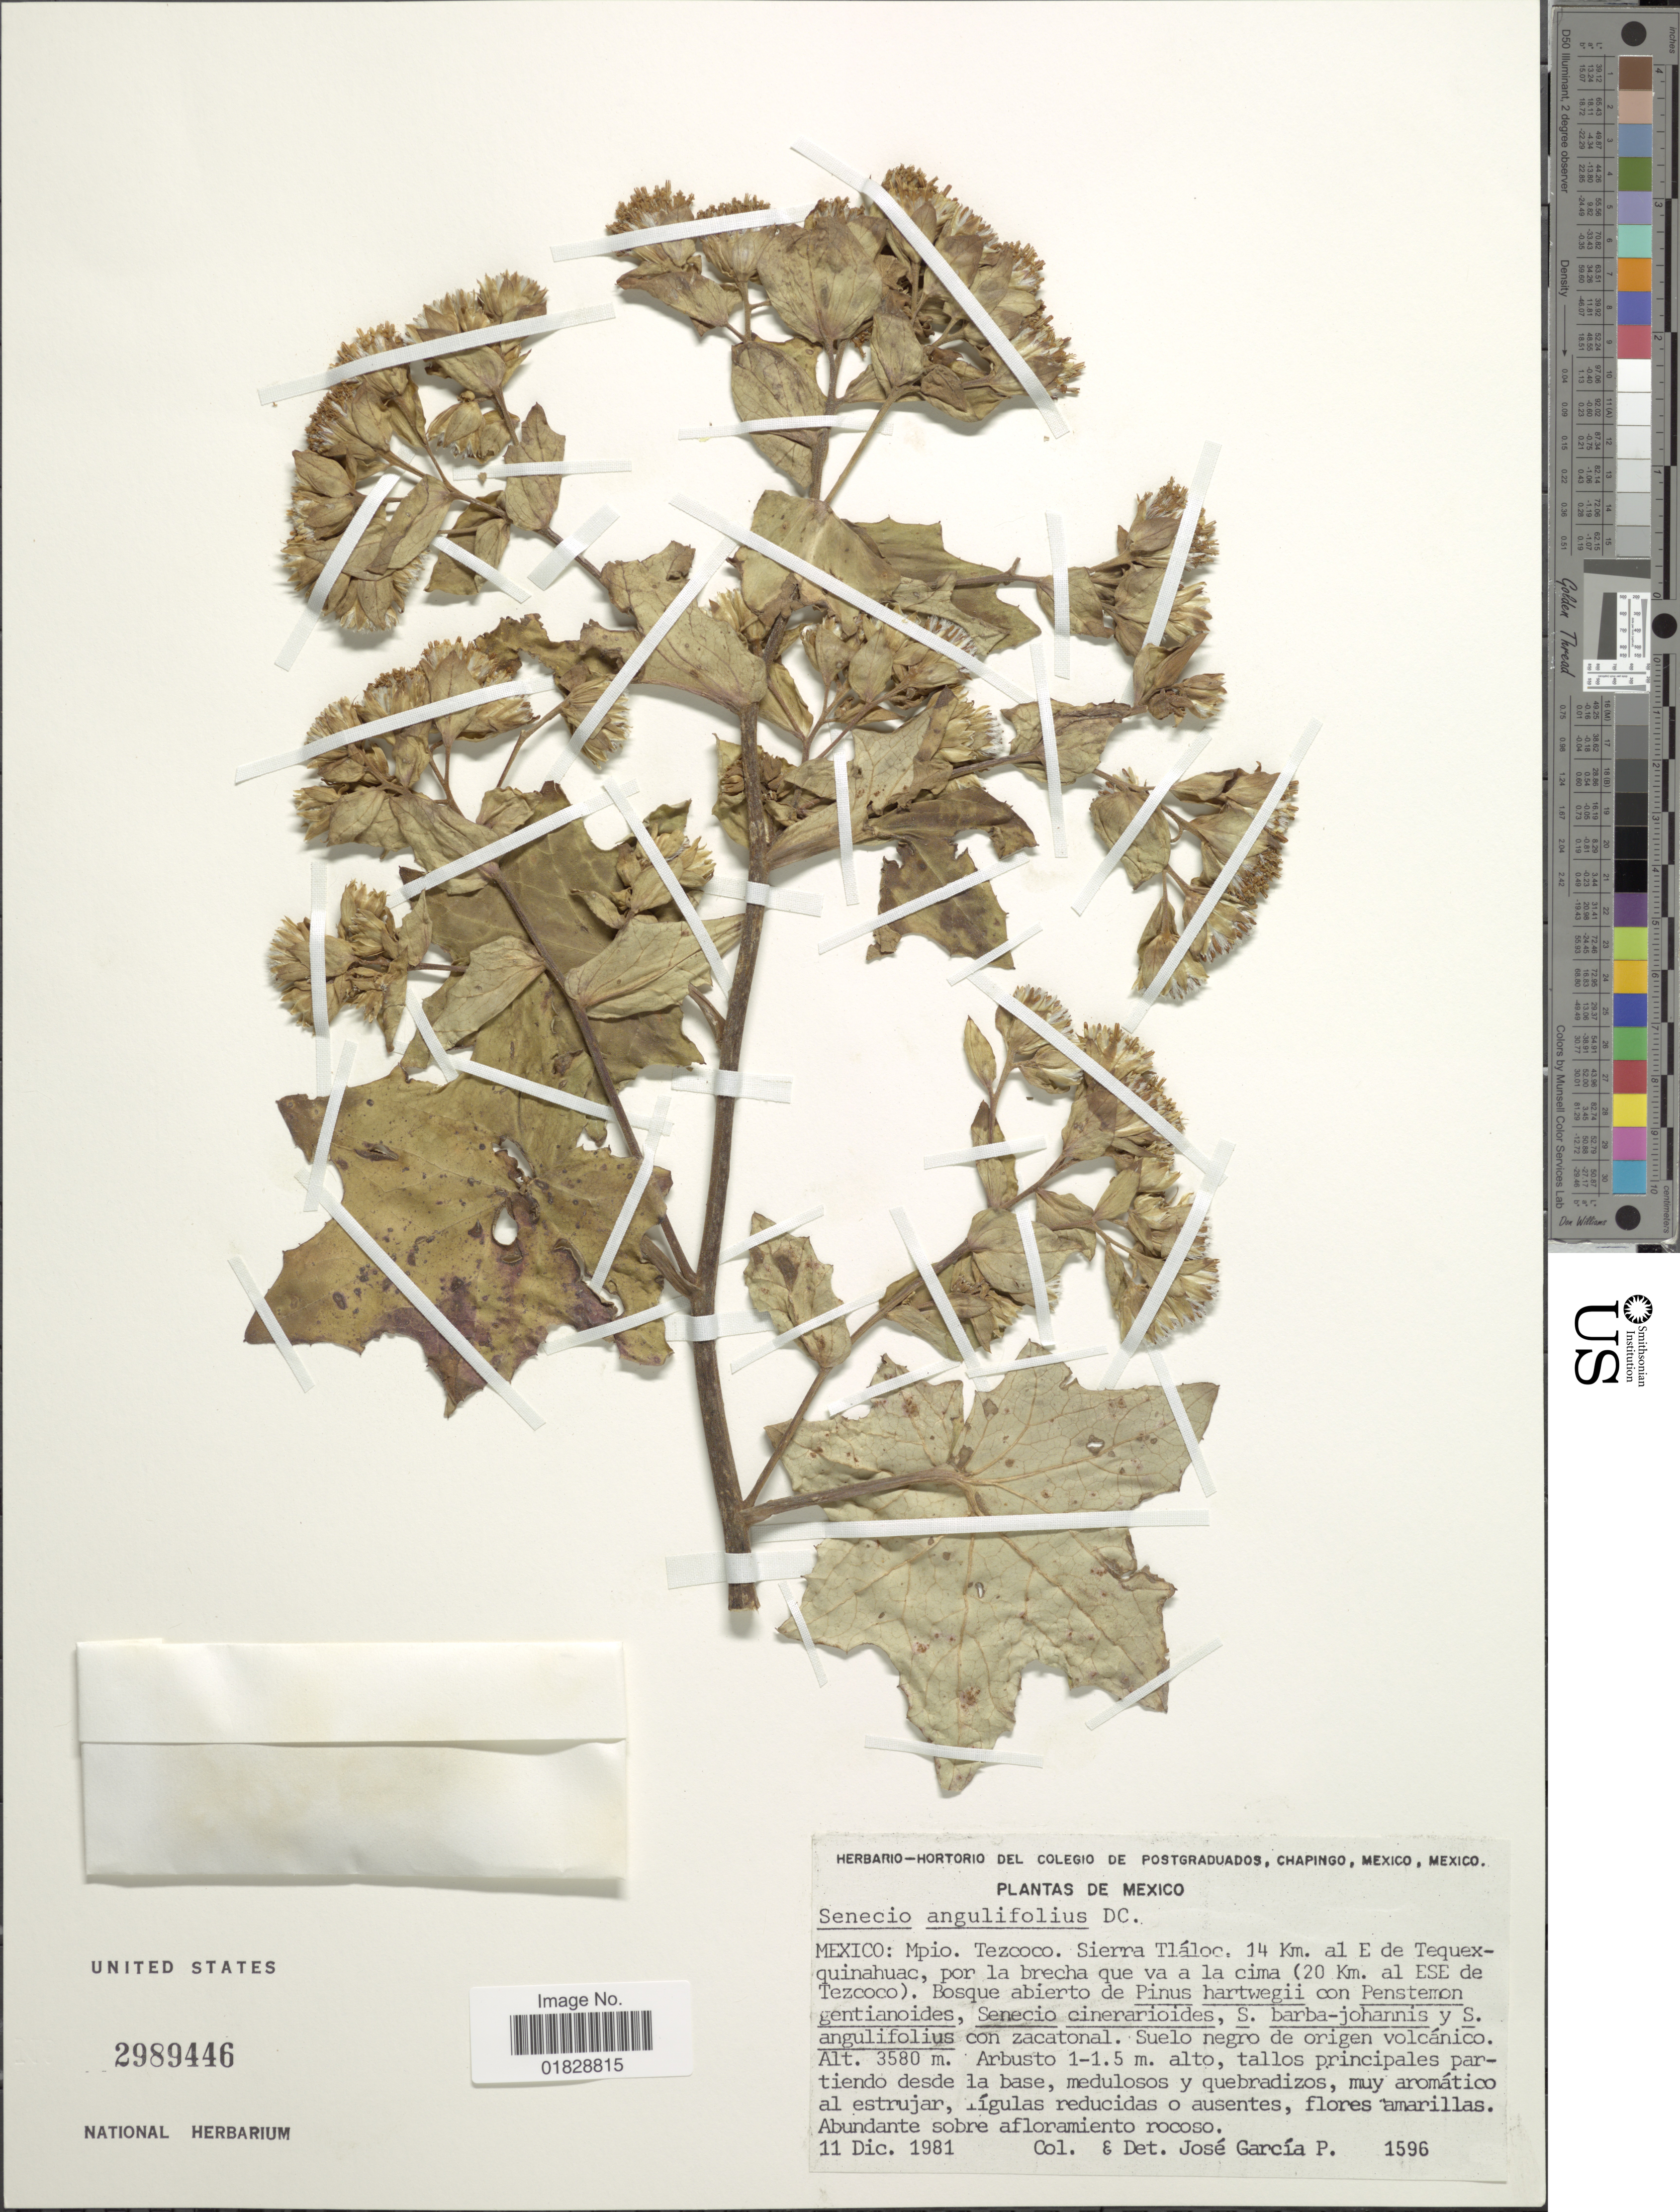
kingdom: Plantae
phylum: Tracheophyta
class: Magnoliopsida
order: Asterales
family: Asteraceae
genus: Roldana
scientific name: Roldana angulifolia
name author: (DC.) H. Rob. & Brettell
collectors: J. García-P.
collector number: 1596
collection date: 1981-12-11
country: Mexico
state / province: México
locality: Mexico: Mpio. Tezcoco. Sierra Tláloc. 14 Km. al E de Tequex-quinahauc, por la brecha va a la cima (20 Km. al ESE de Tezcoco)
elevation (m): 3580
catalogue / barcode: US 2989446